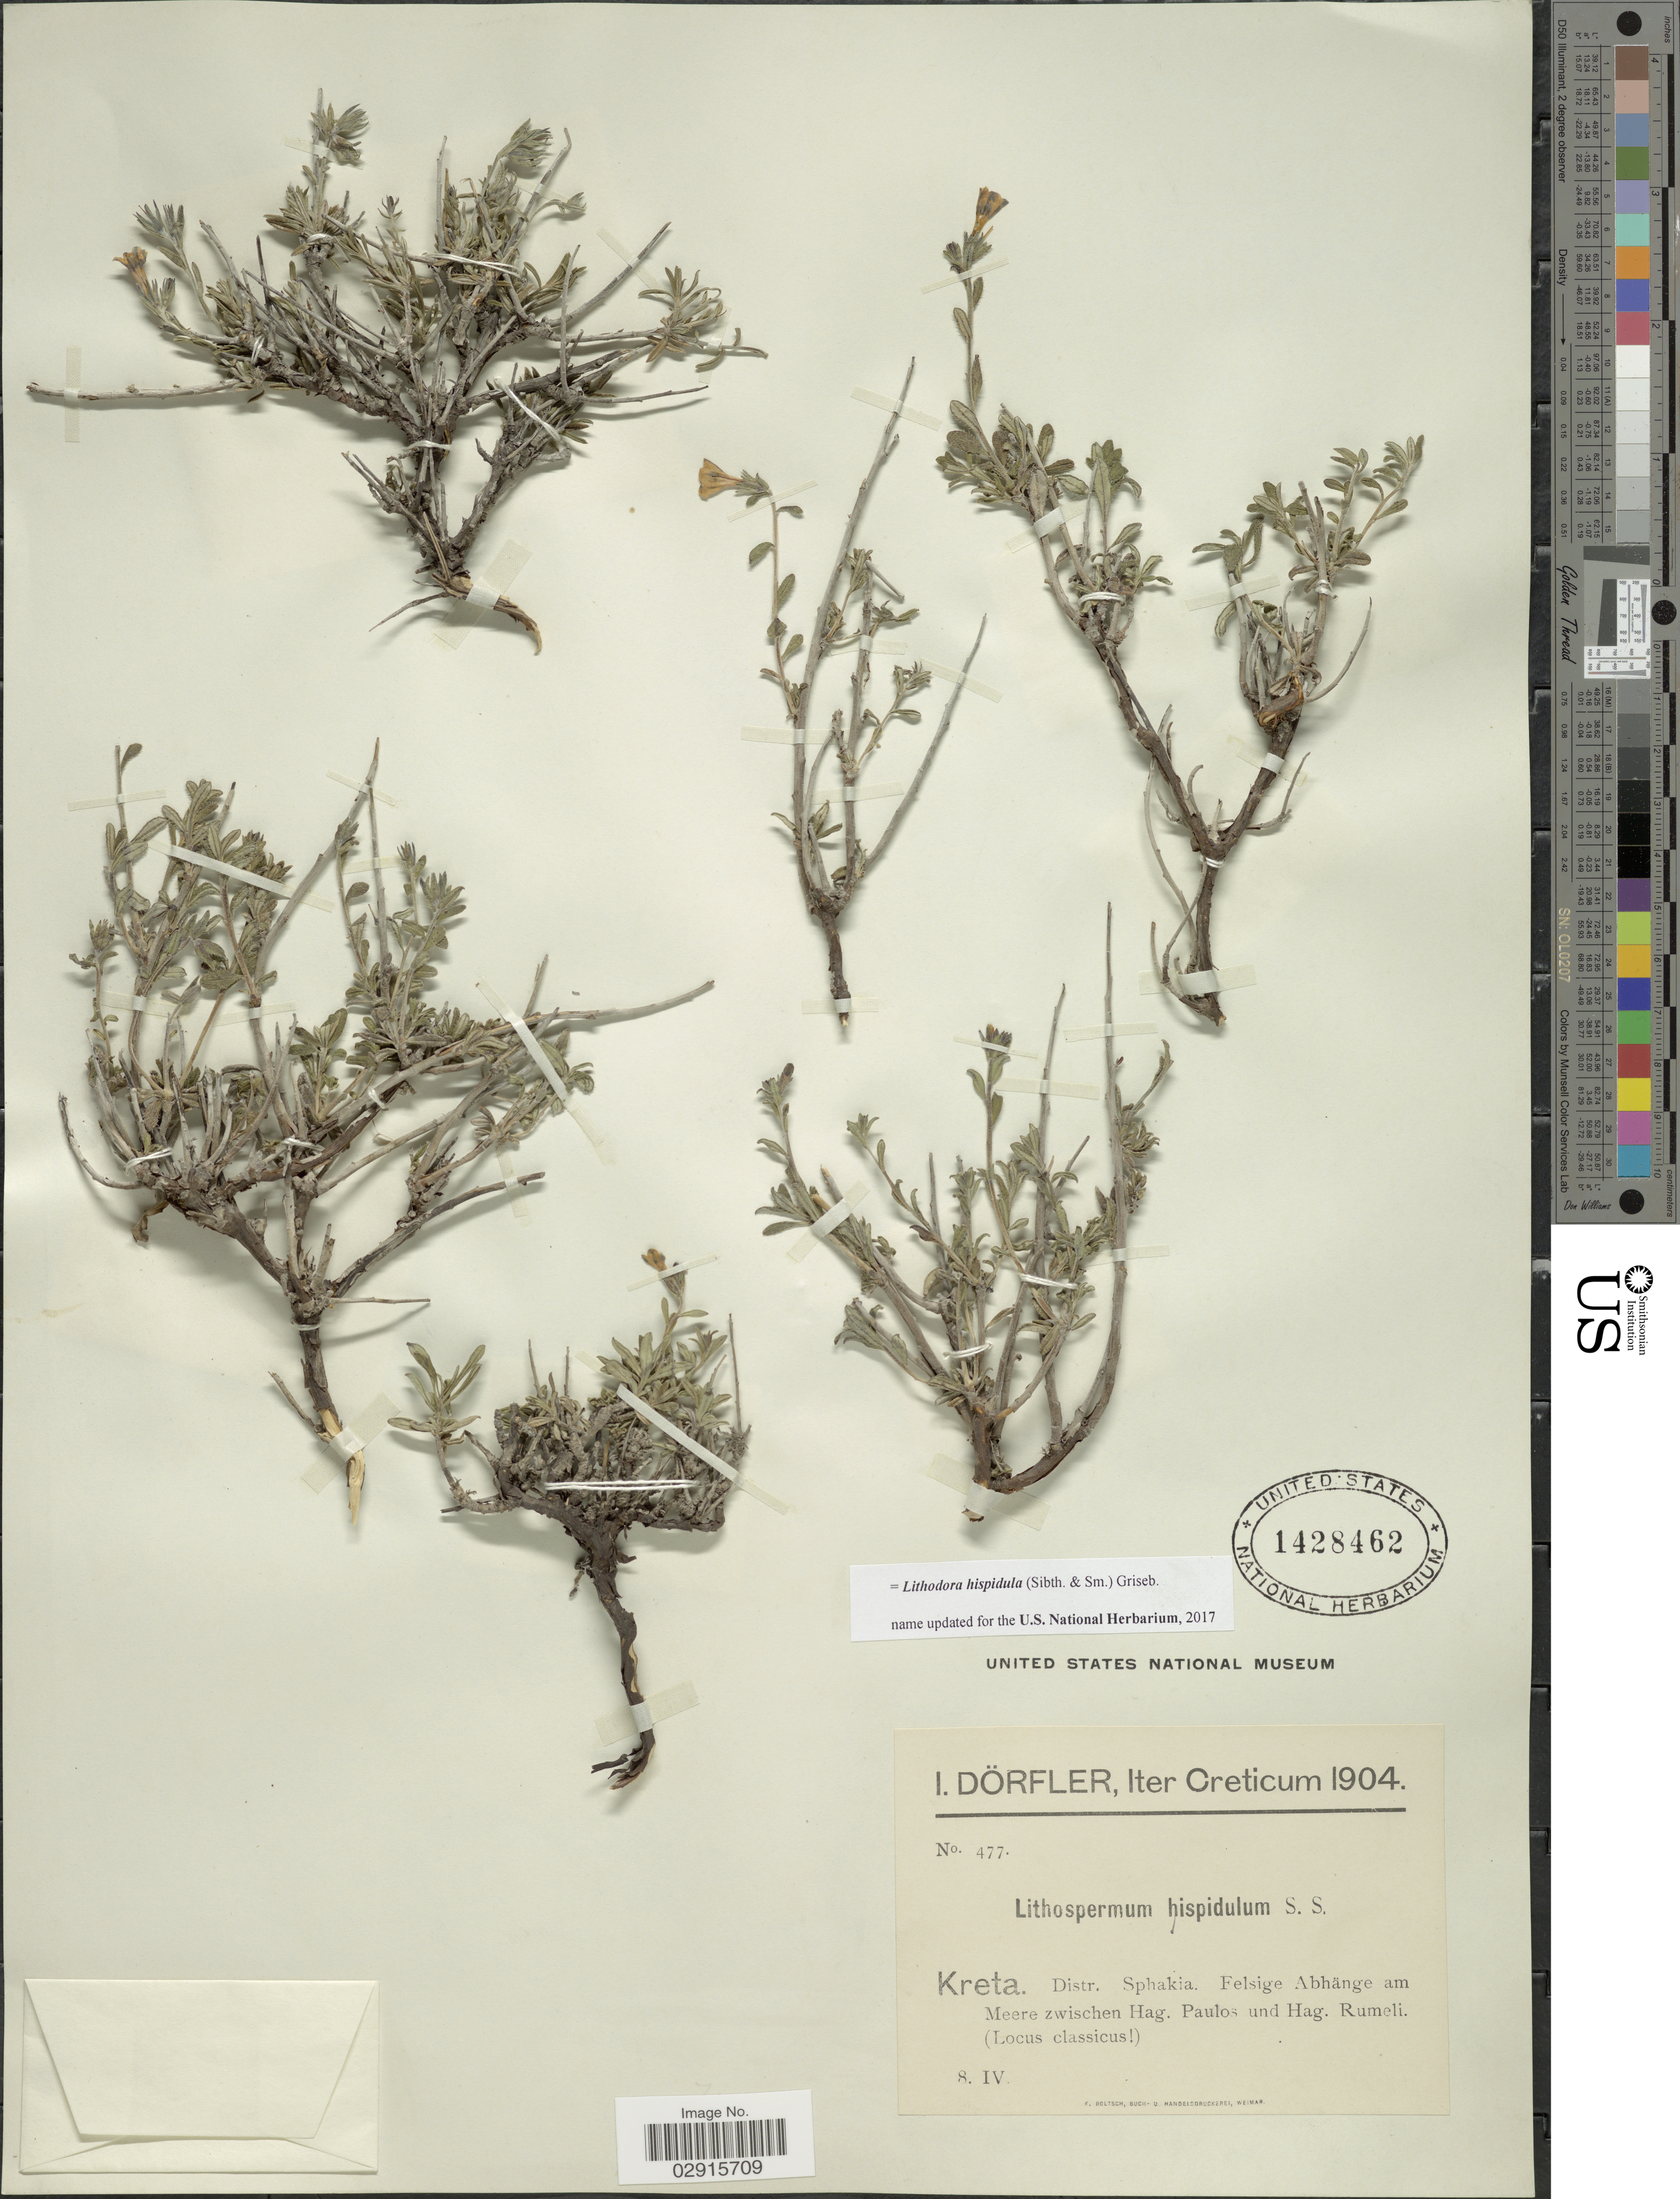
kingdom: Plantae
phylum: Tracheophyta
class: Magnoliopsida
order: Boraginales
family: Boraginaceae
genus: Lithodora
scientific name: Lithodora hispidula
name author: (Sm.) Griseb.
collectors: I. Dörfler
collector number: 477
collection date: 1904-04-08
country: Greece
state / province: Crete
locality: Iter Creticum. Kreta. Distr. Sphakia. Felsige Abhänge am Meere zwischen Hag. Paulos und Hag. Rumeli. (locus classicus [illegible text]).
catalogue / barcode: US 1428462